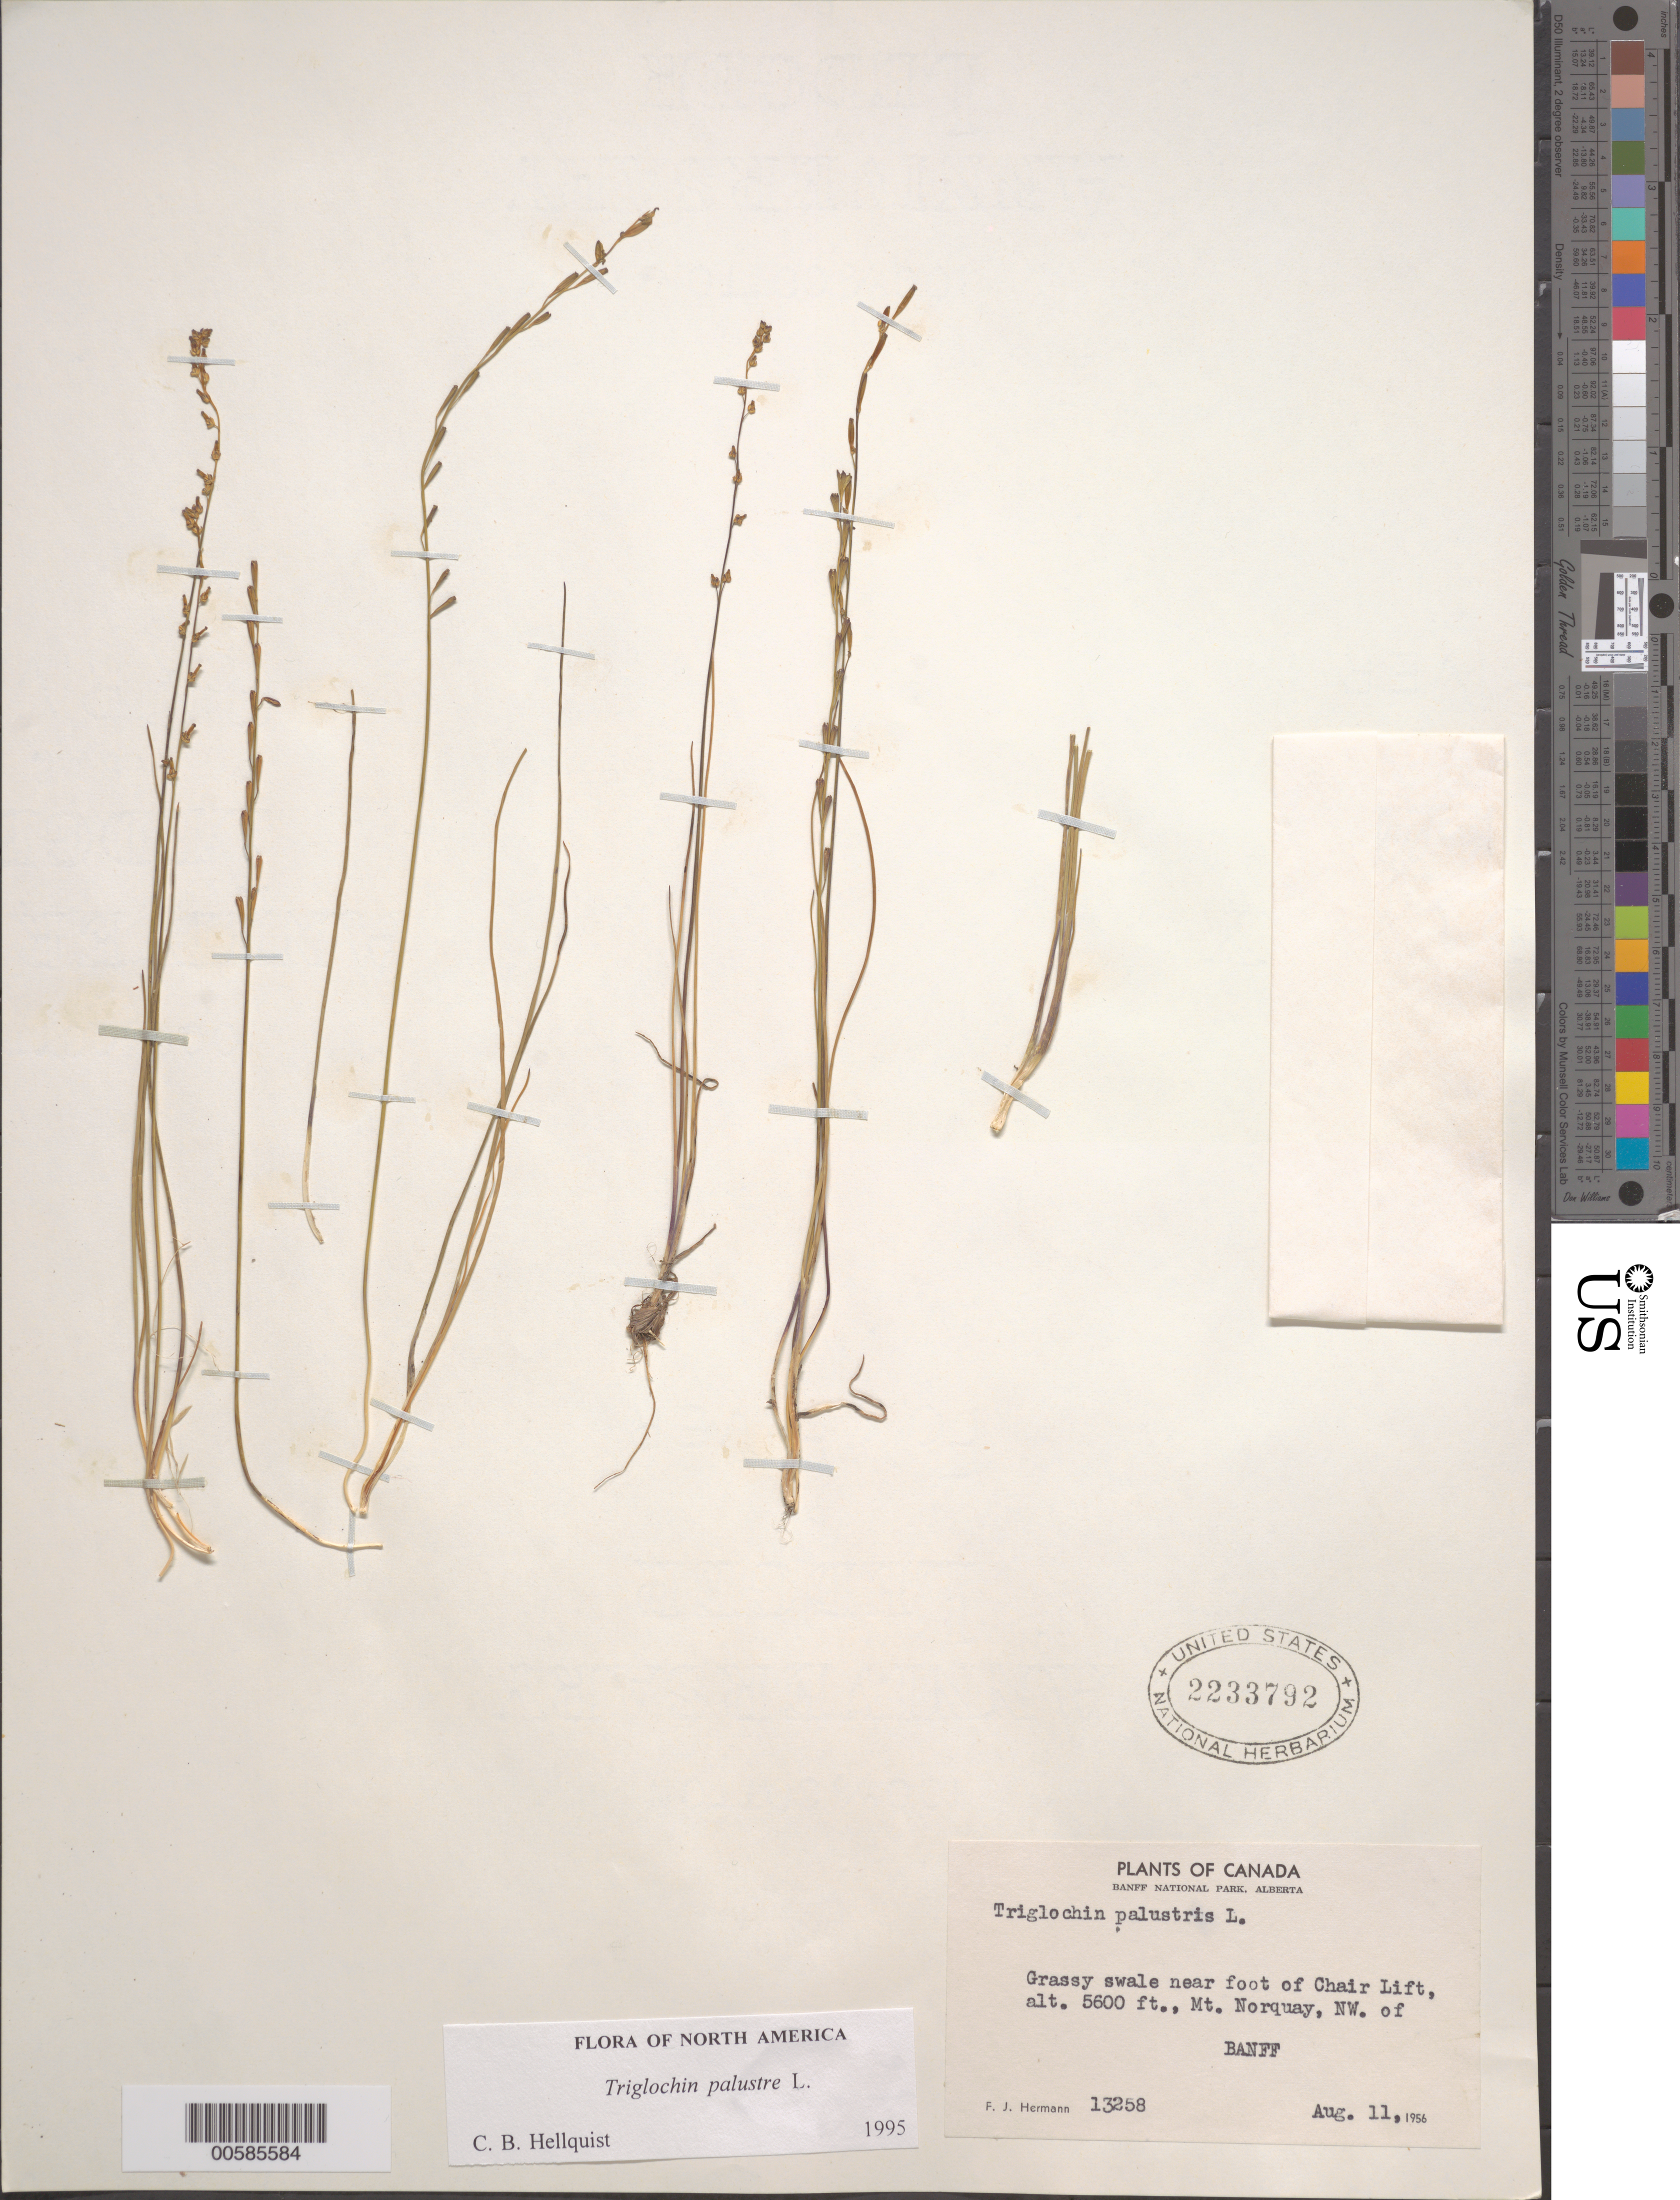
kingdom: Plantae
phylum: Tracheophyta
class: Liliopsida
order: Alismatales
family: Juncaginaceae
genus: Triglochin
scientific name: Triglochin palustris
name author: L.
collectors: F. J. Hermann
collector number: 13258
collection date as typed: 11 Aug 1956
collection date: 1956-08-11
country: Canada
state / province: Alberta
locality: Banff, Mt. Norquay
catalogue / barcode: US 2233792